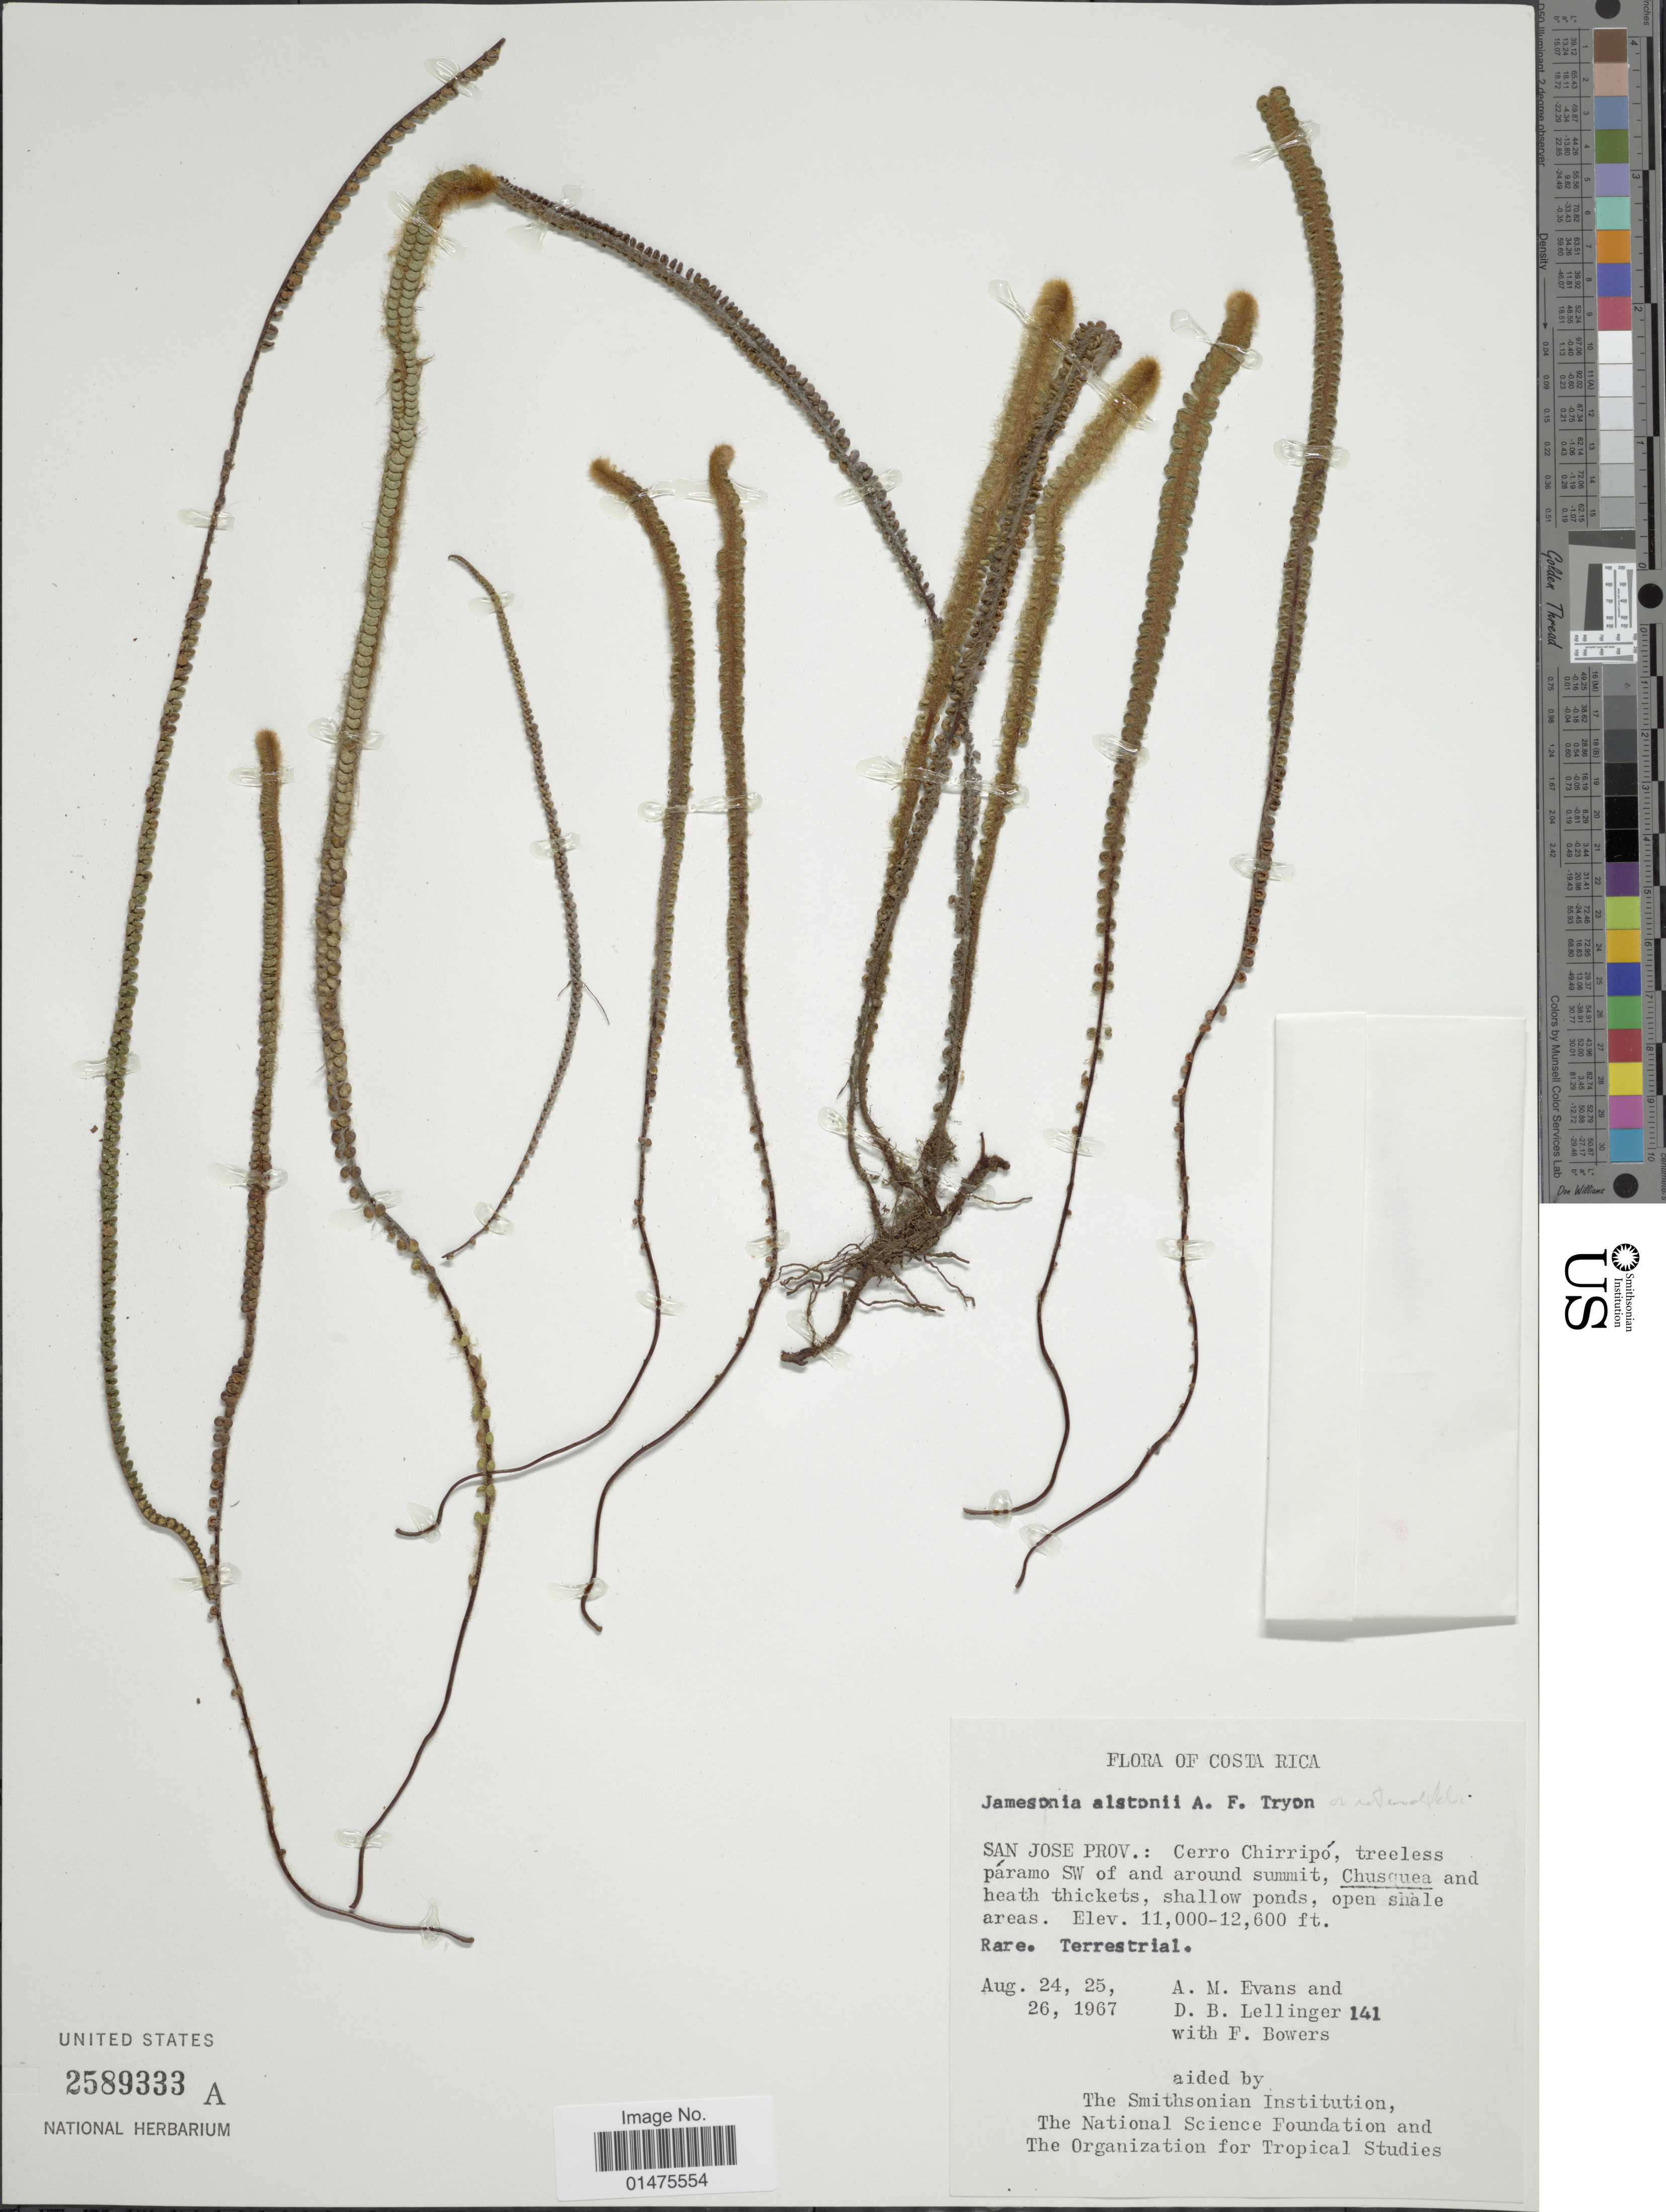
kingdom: Plantae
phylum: Tracheophyta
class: Polypodiopsida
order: Polypodiales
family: Pteridaceae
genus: Jamesonia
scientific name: Jamesonia alstonii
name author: A.F. Tryon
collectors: A. M. Evans, D. B. Lellinger & F. Bowers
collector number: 141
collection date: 1967-08-24/1967-08-26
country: Costa Rica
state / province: San José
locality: Cerro Chirripó, treeless páramo SW of and around summit, Chusquea and heath thickets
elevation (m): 3353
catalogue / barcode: US 2589333A